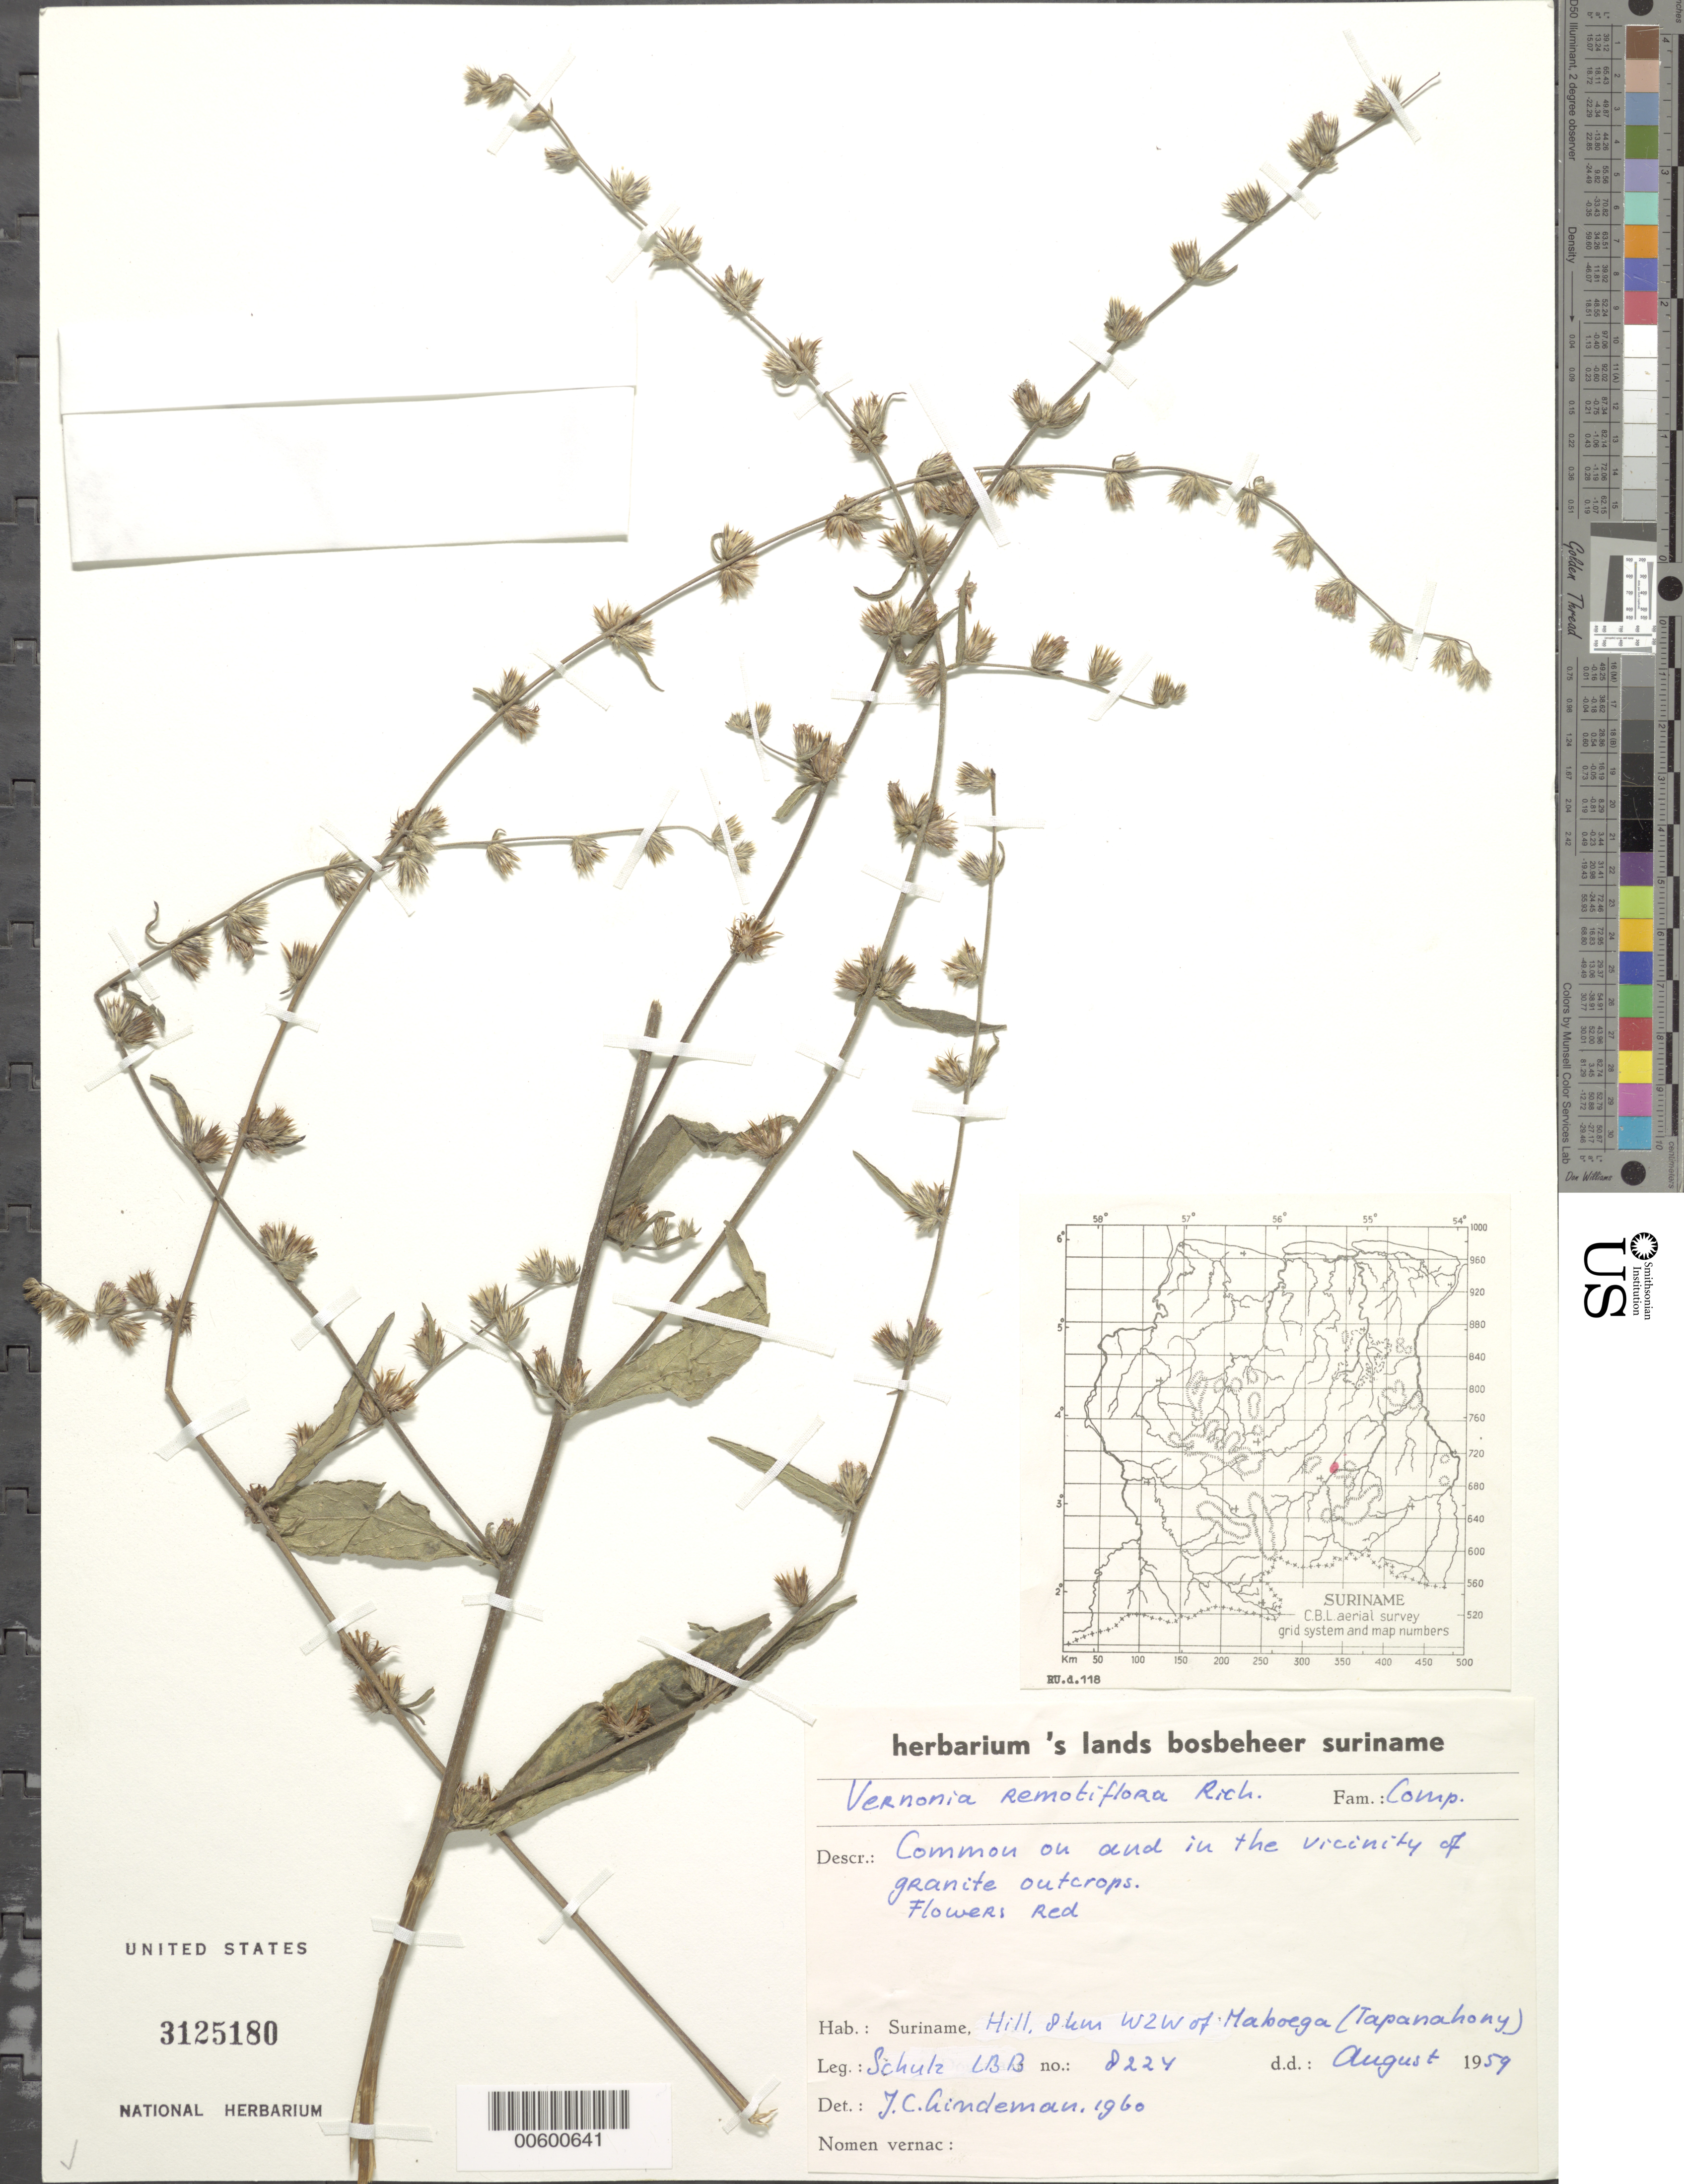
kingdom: Plantae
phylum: Tracheophyta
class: Magnoliopsida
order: Asterales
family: Asteraceae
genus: Lepidaploa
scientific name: Lepidaploa remotiflora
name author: (Rich.) H. Rob.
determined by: Lindeman, J. C.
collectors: J. P. Schulz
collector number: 8224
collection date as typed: Aug-59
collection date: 1959-08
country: Suriname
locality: Maboega, 8 km WSW (Tapanahony River)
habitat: On & in the vicinity of granite outcrop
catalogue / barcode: US 3125180